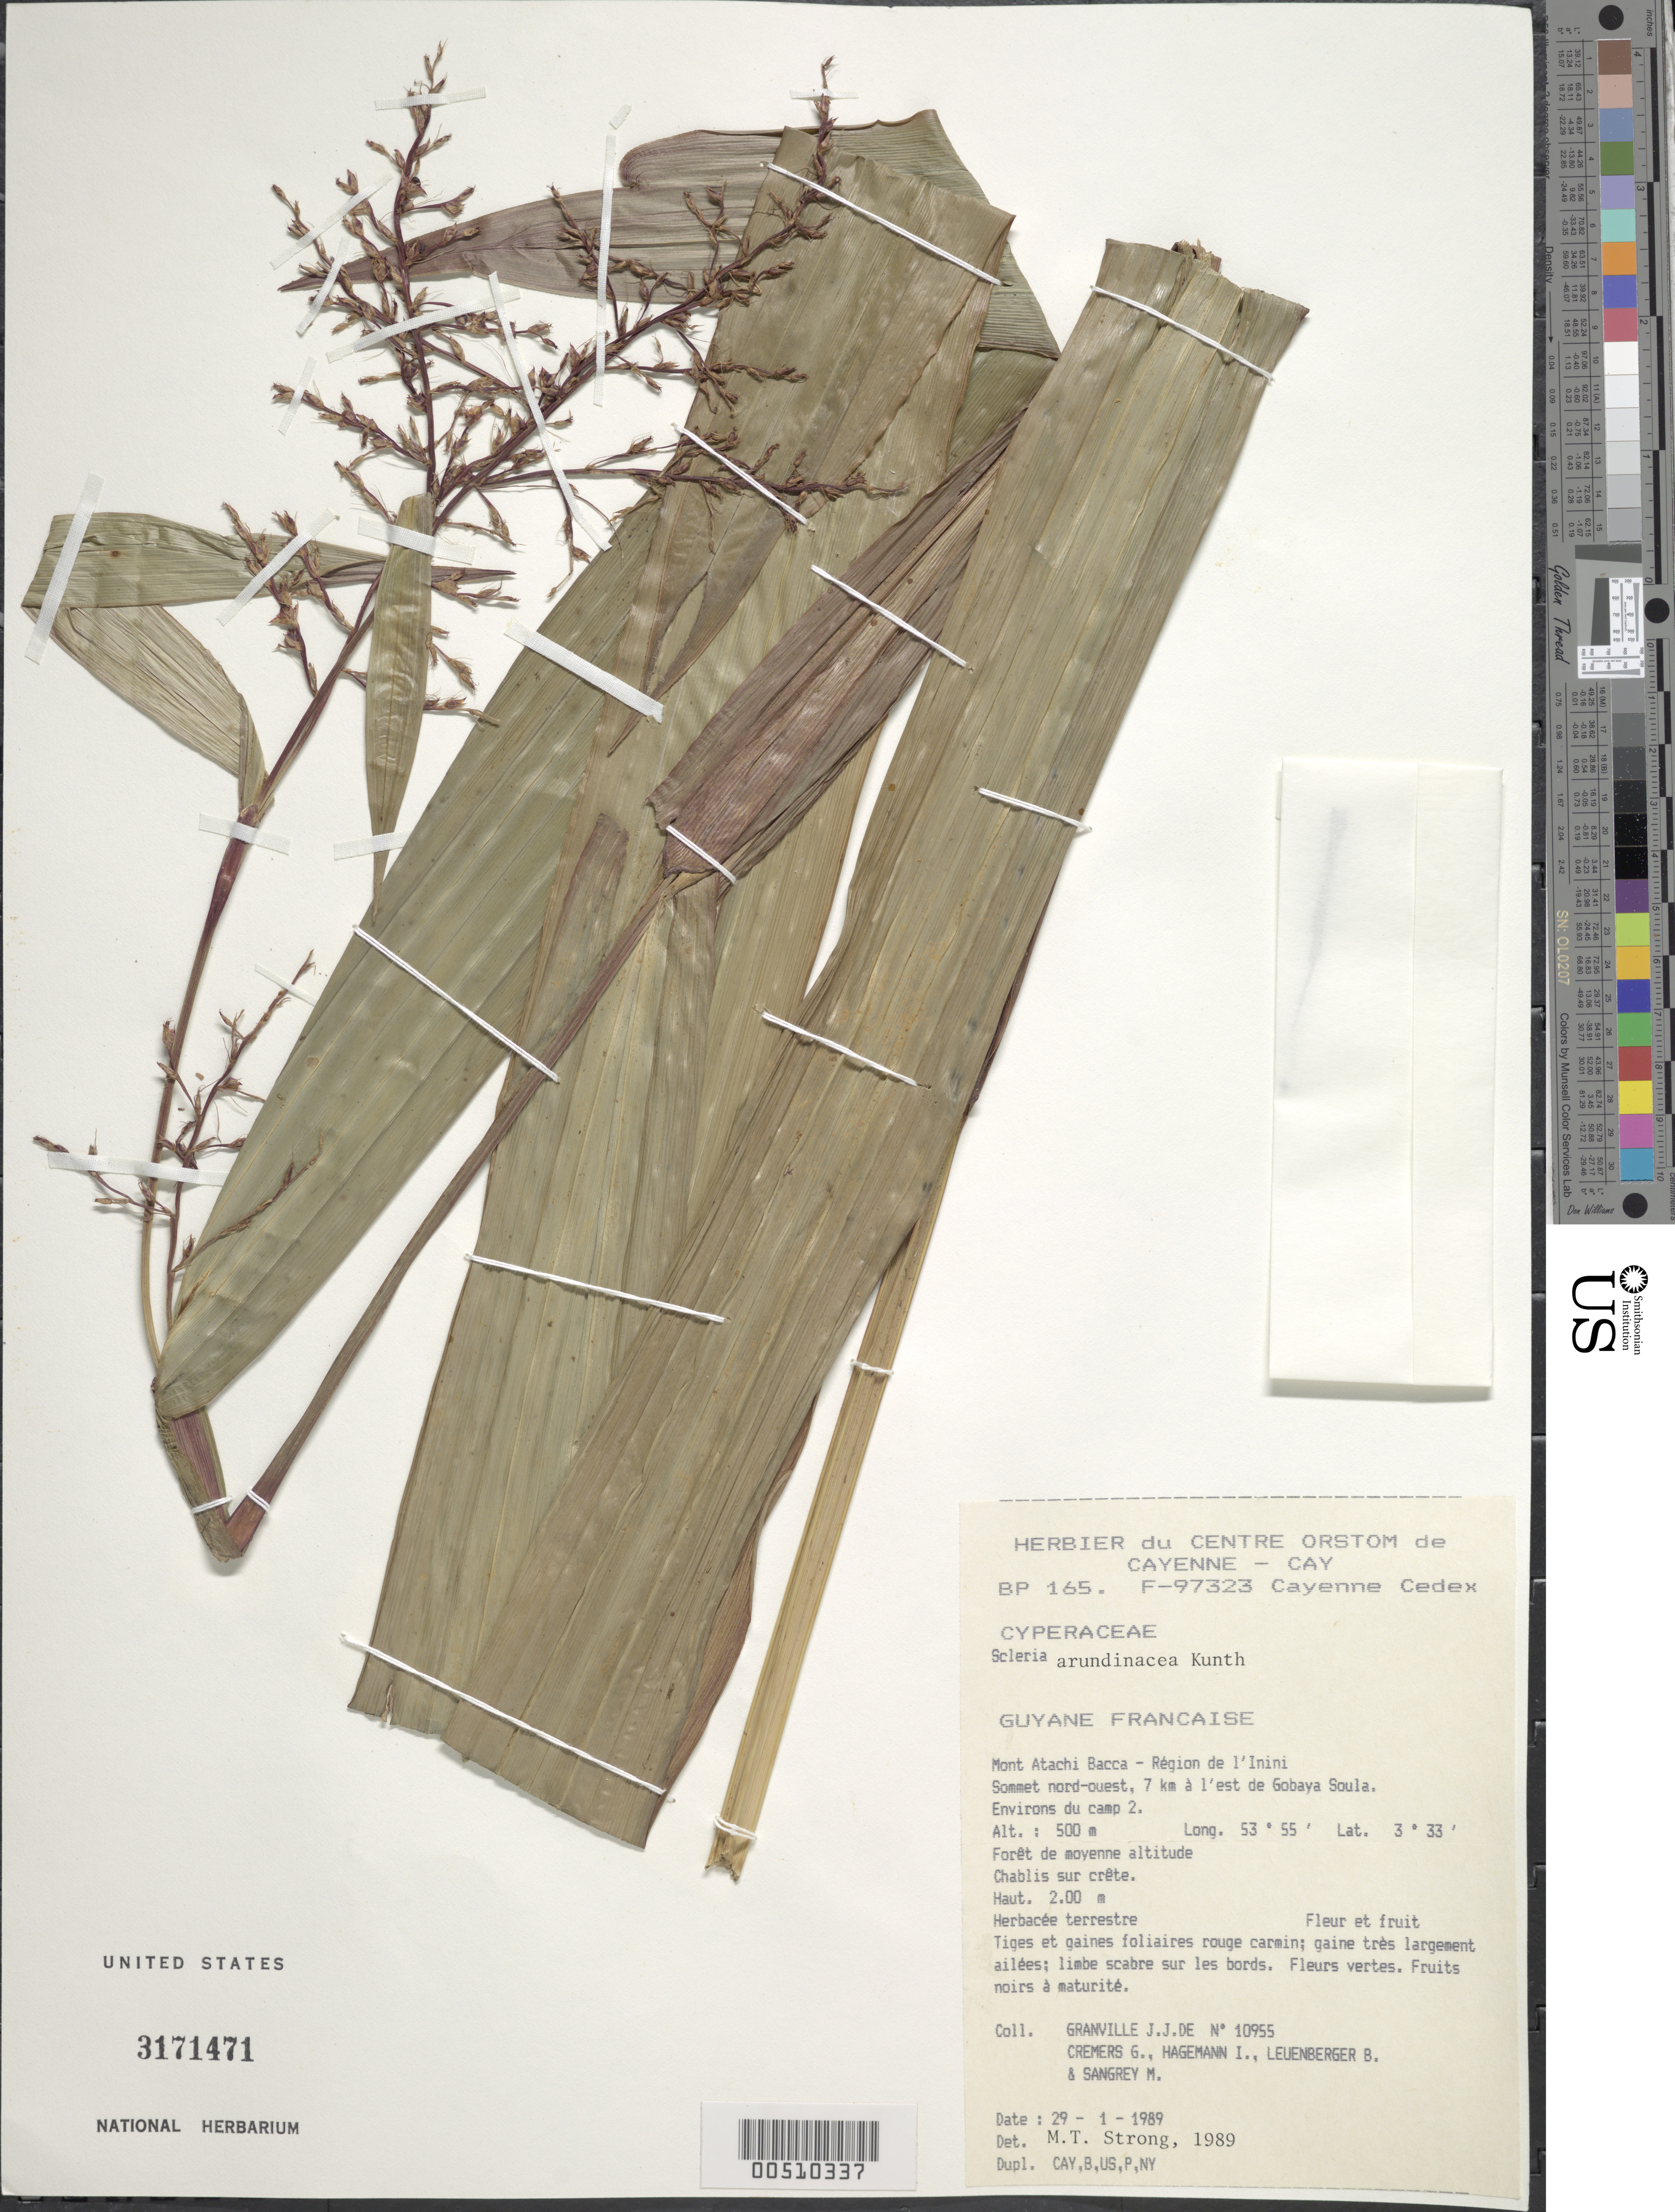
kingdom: Plantae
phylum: Tracheophyta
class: Liliopsida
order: Poales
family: Cyperaceae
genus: Scleria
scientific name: Scleria latifolia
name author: Sw.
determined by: Strong, Mark T., (BOT), Smithsonian Institution - National Museum of Natural History (UNITED STATES)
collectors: J.-J. de Granville, G. Cremers, I. Hagemann & B. Leuenberger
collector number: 10955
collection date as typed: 29 Jan 1989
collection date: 1989-01-29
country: French Guiana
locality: Mont Atachi Bacca-Région de l'Inini; sommet NW, 7 km à l'est de Gobaya Soula; environs du camp 2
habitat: Forêt de moyenne altitude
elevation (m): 500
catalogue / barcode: US 3171471